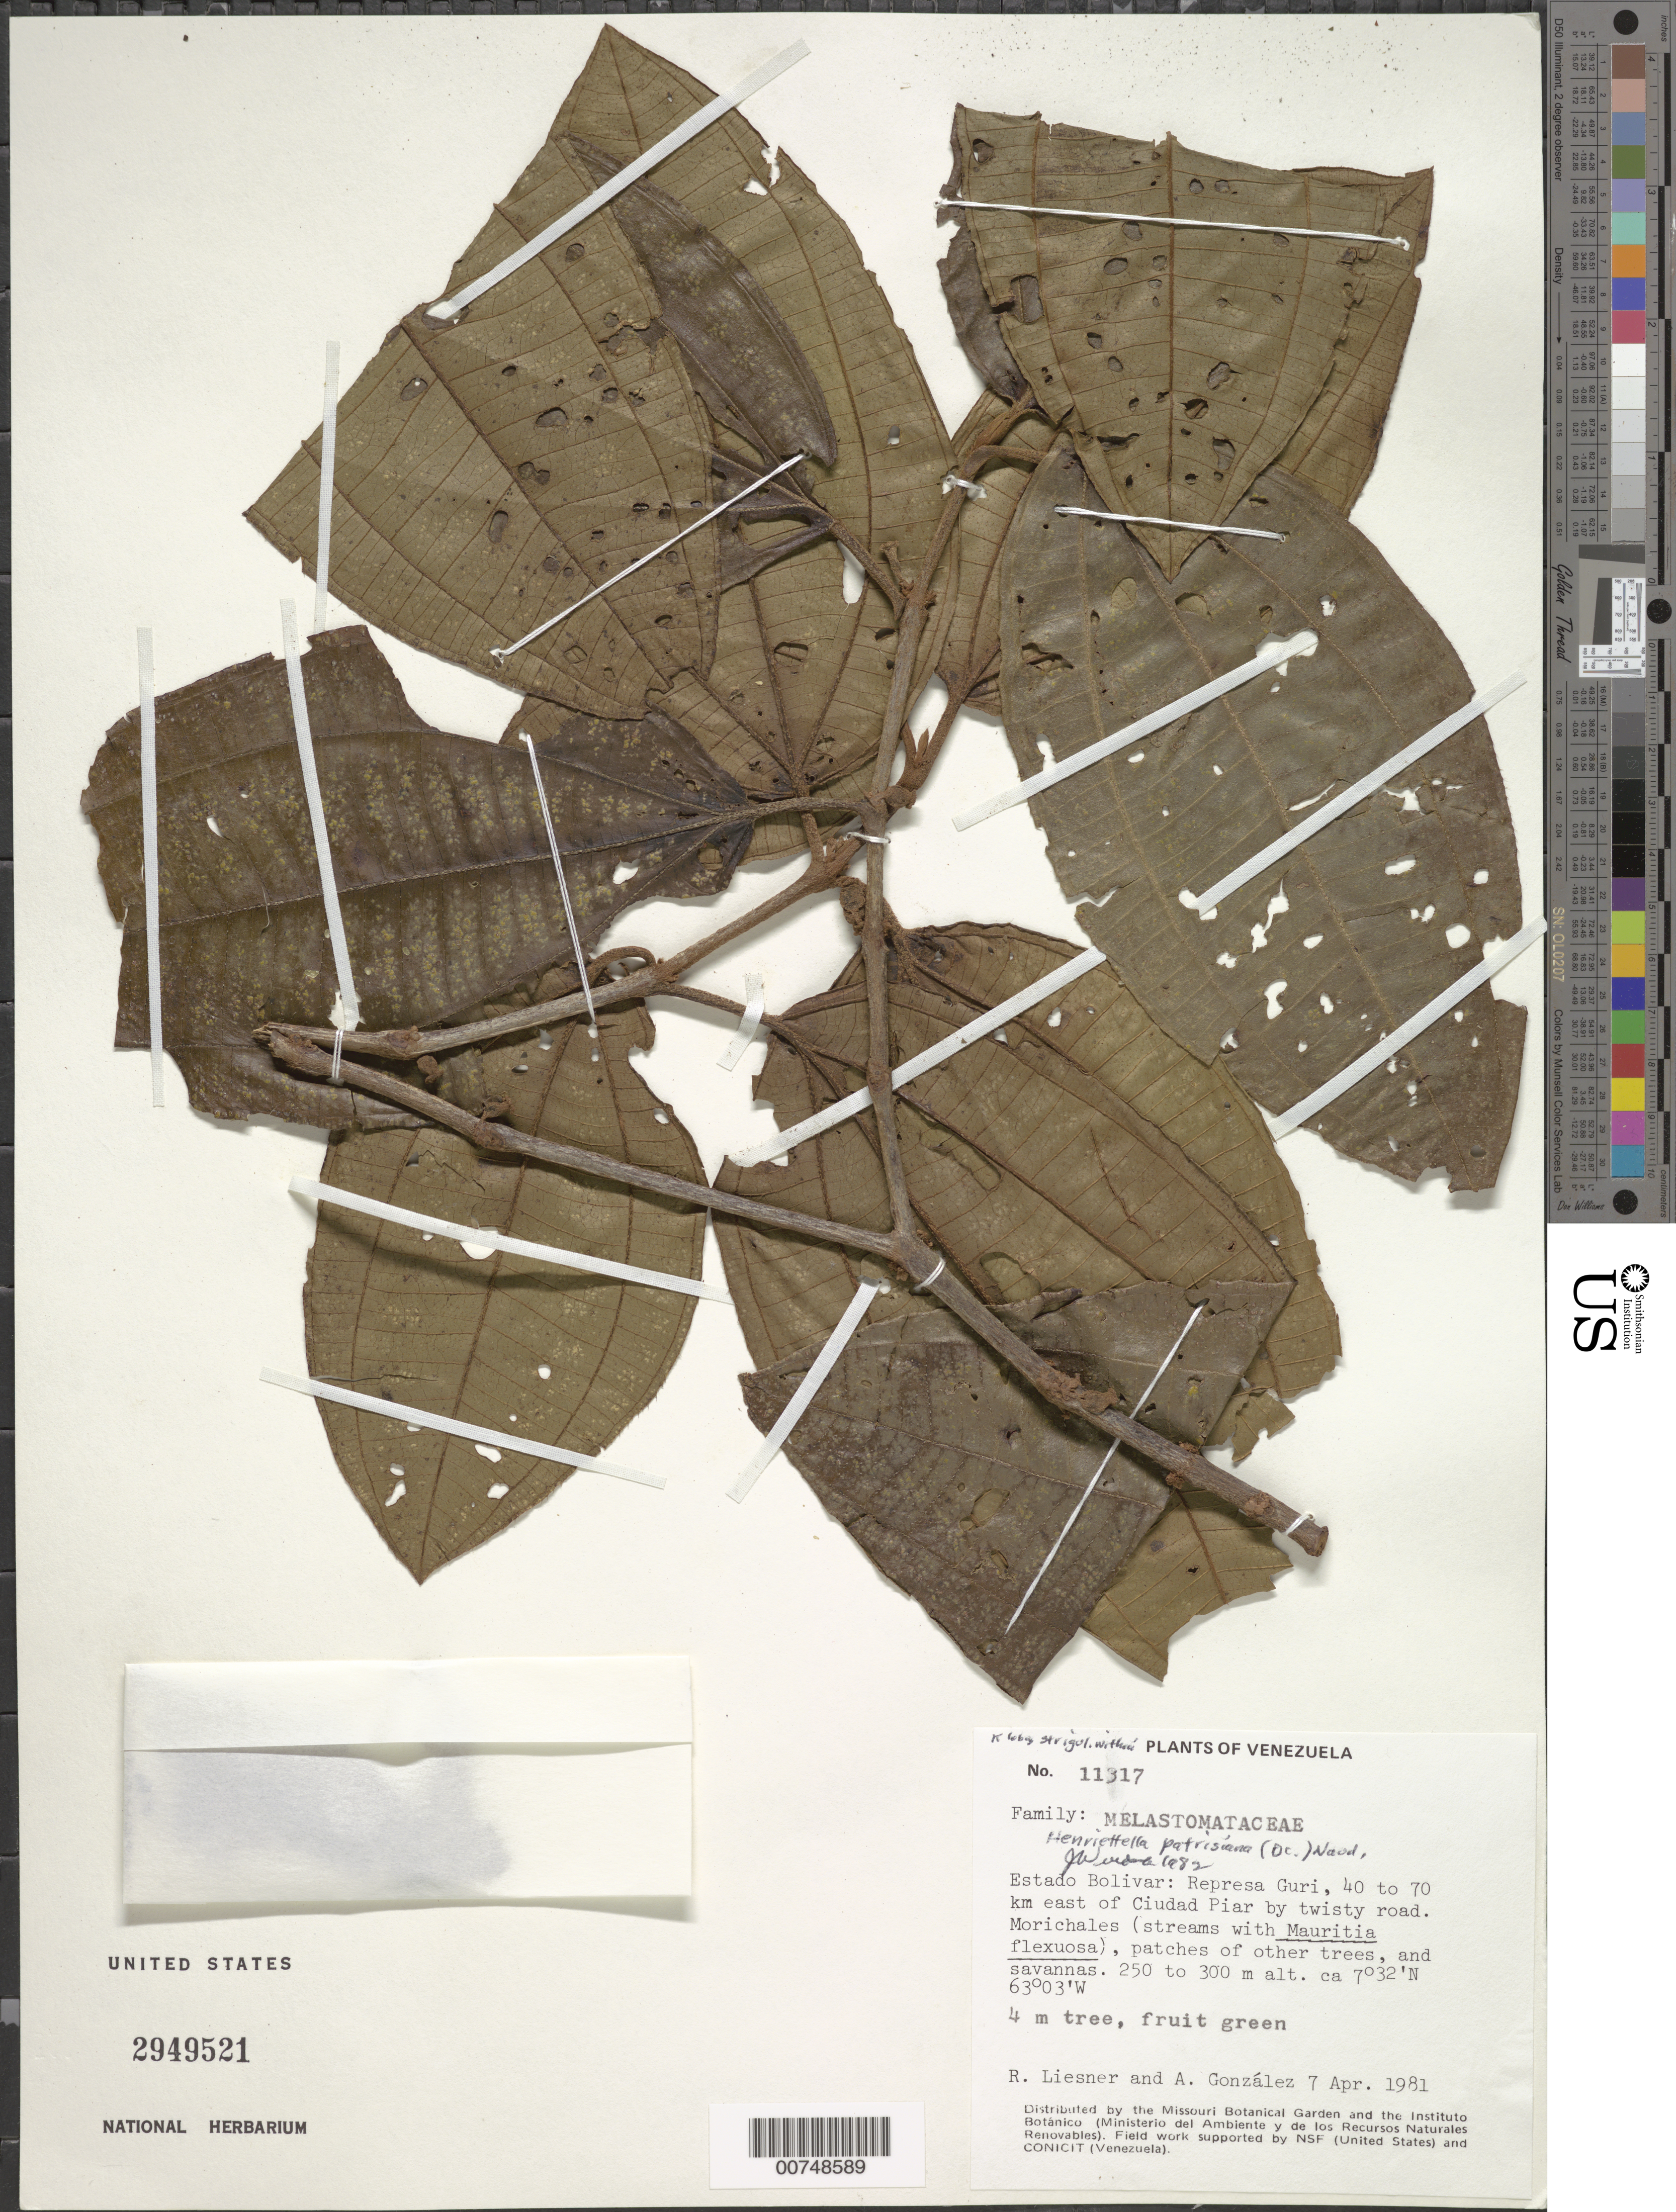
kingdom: Plantae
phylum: Tracheophyta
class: Magnoliopsida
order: Myrtales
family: Melastomataceae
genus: Henriettea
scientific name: Henriettea patrisiana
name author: DC.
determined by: Wurdack, John J., (US), US (UNITED STATES)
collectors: R. L. Liesner & A. C. González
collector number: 11317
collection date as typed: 7-Apr-81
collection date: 1981-04-07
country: Venezuela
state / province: Bolívar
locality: Represa Guri, 40-70 km E of Ciudad Piar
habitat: Morichales (streams with Mauritia flexuosa), patches of other trees, and savannas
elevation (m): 250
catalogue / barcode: US 2949521